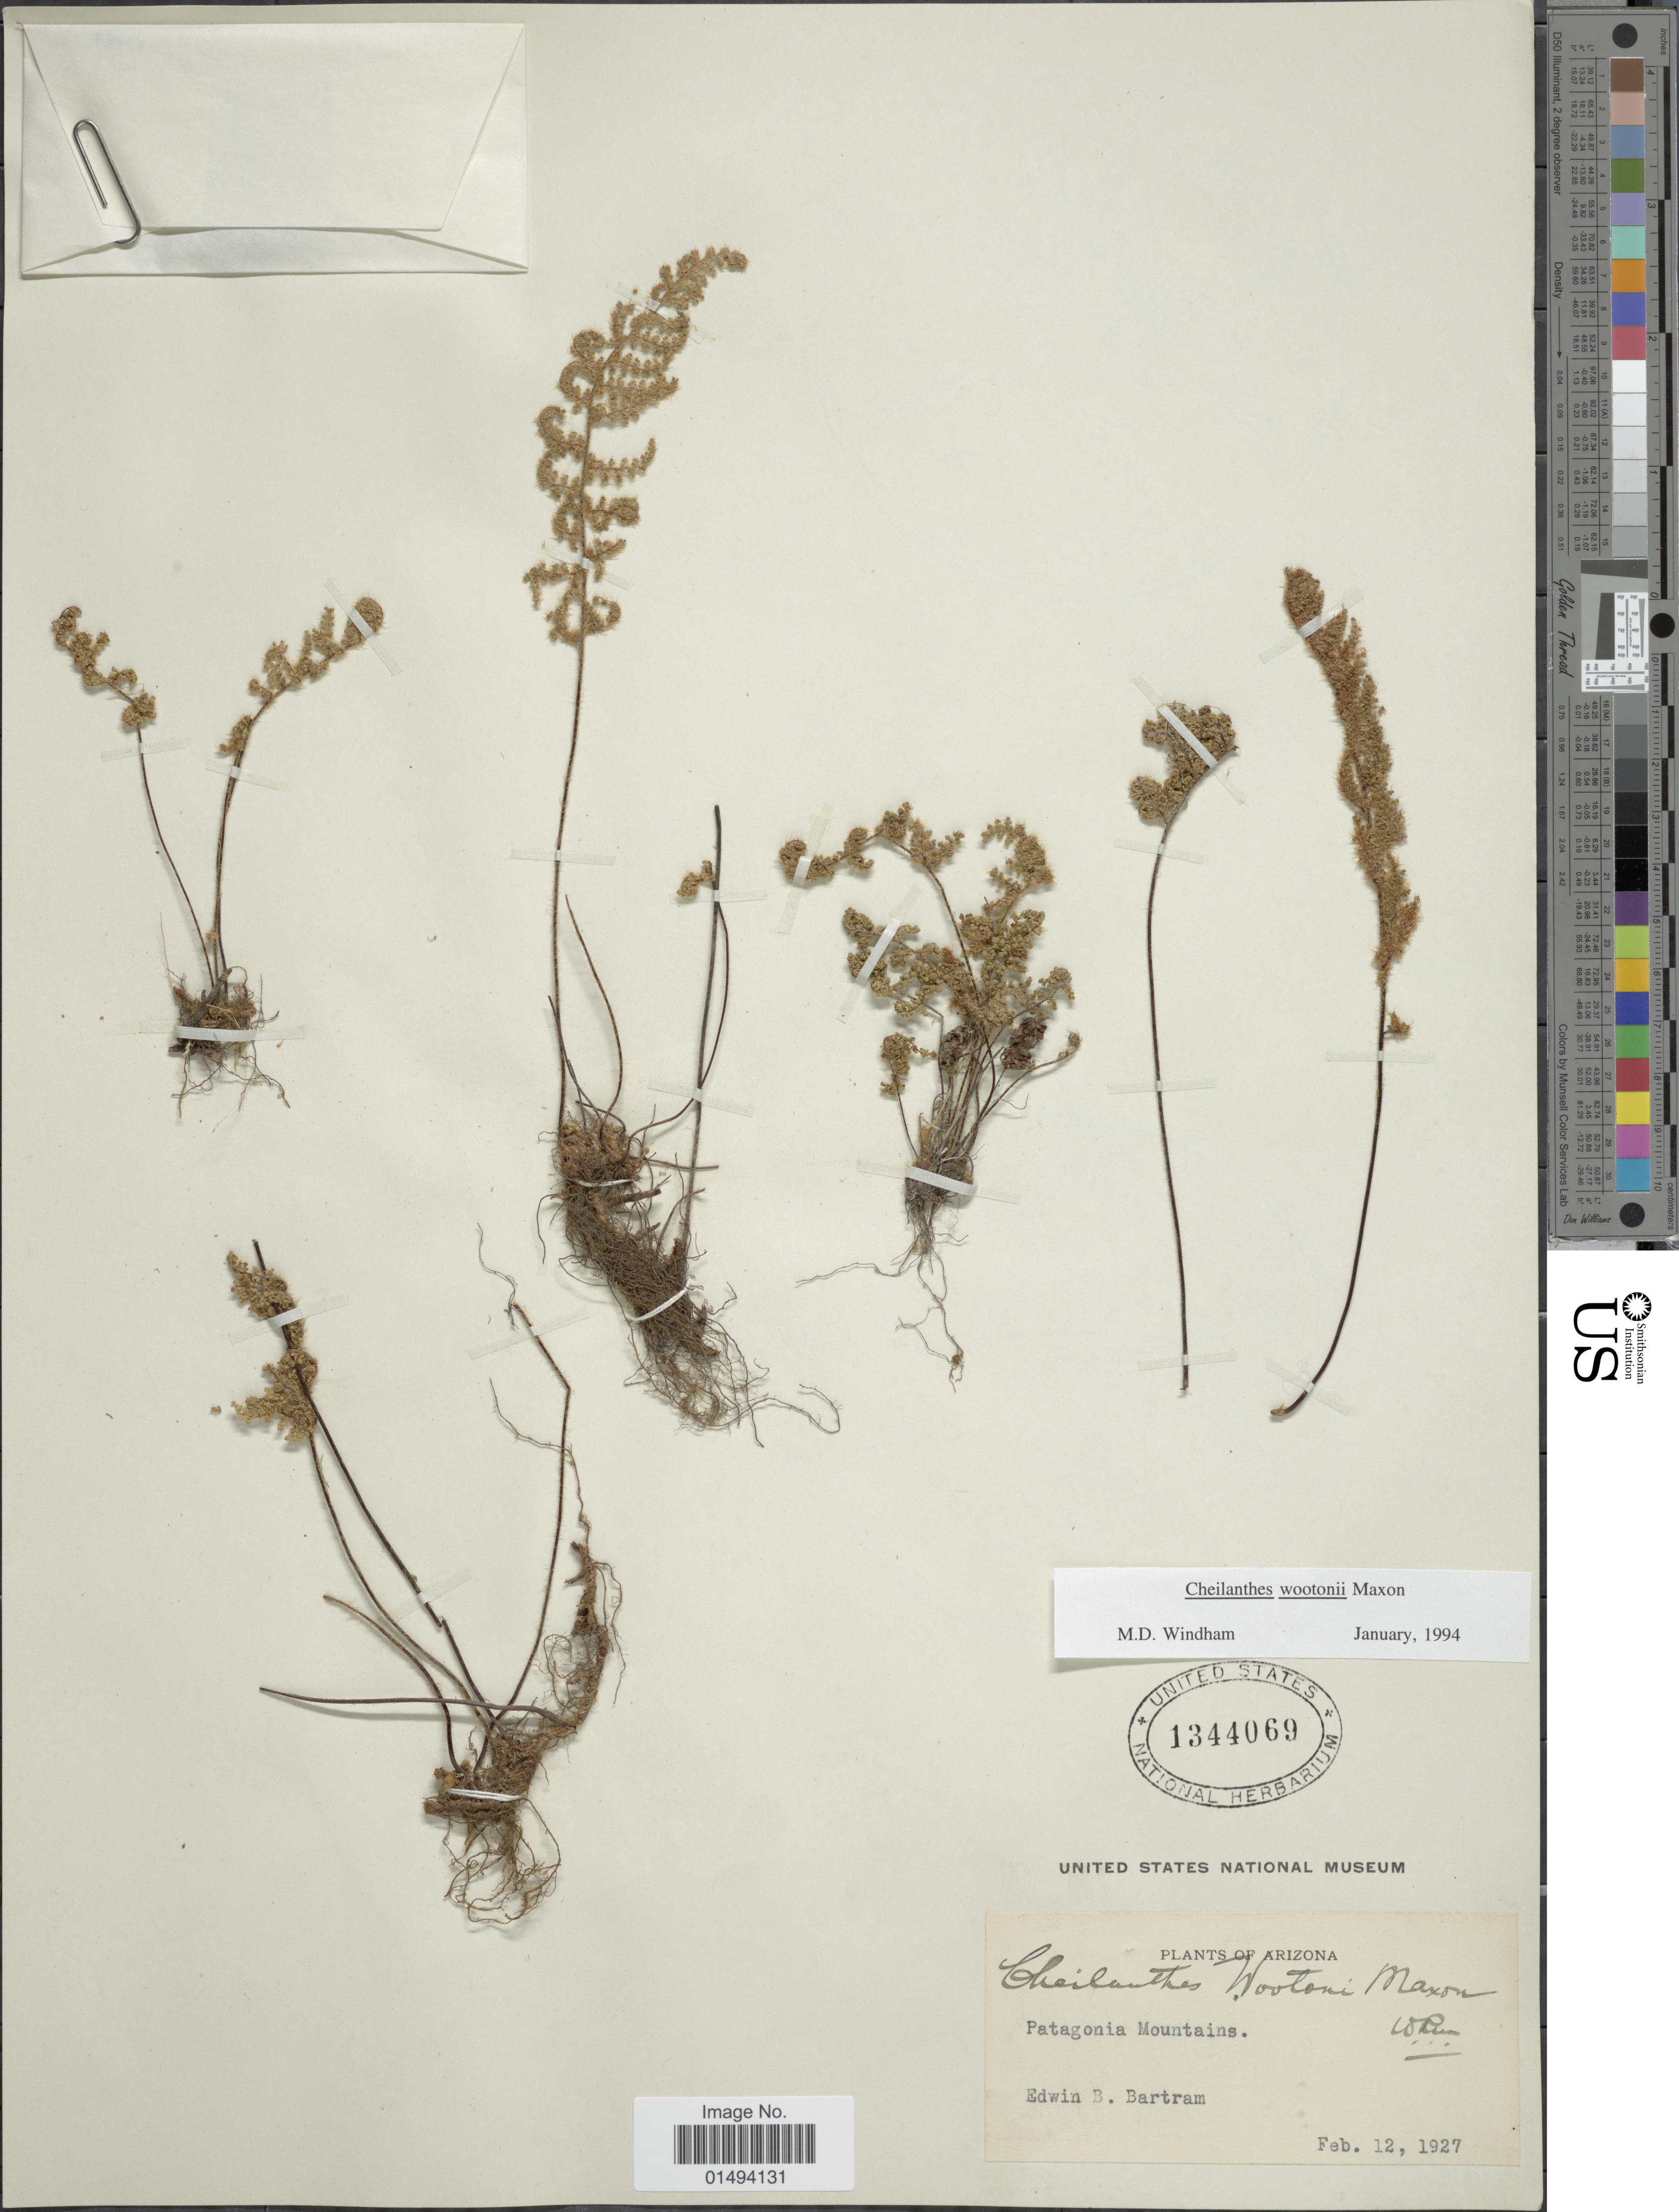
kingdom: Plantae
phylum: Tracheophyta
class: Polypodiopsida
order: Polypodiales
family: Pteridaceae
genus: Myriopteris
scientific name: Myriopteris wootonii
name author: (Maxon) Grusz & Windham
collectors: E. B. Bartram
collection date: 1927-02-12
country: United States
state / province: Arizona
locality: Arizona, Patagonia Mountains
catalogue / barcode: US 1344069